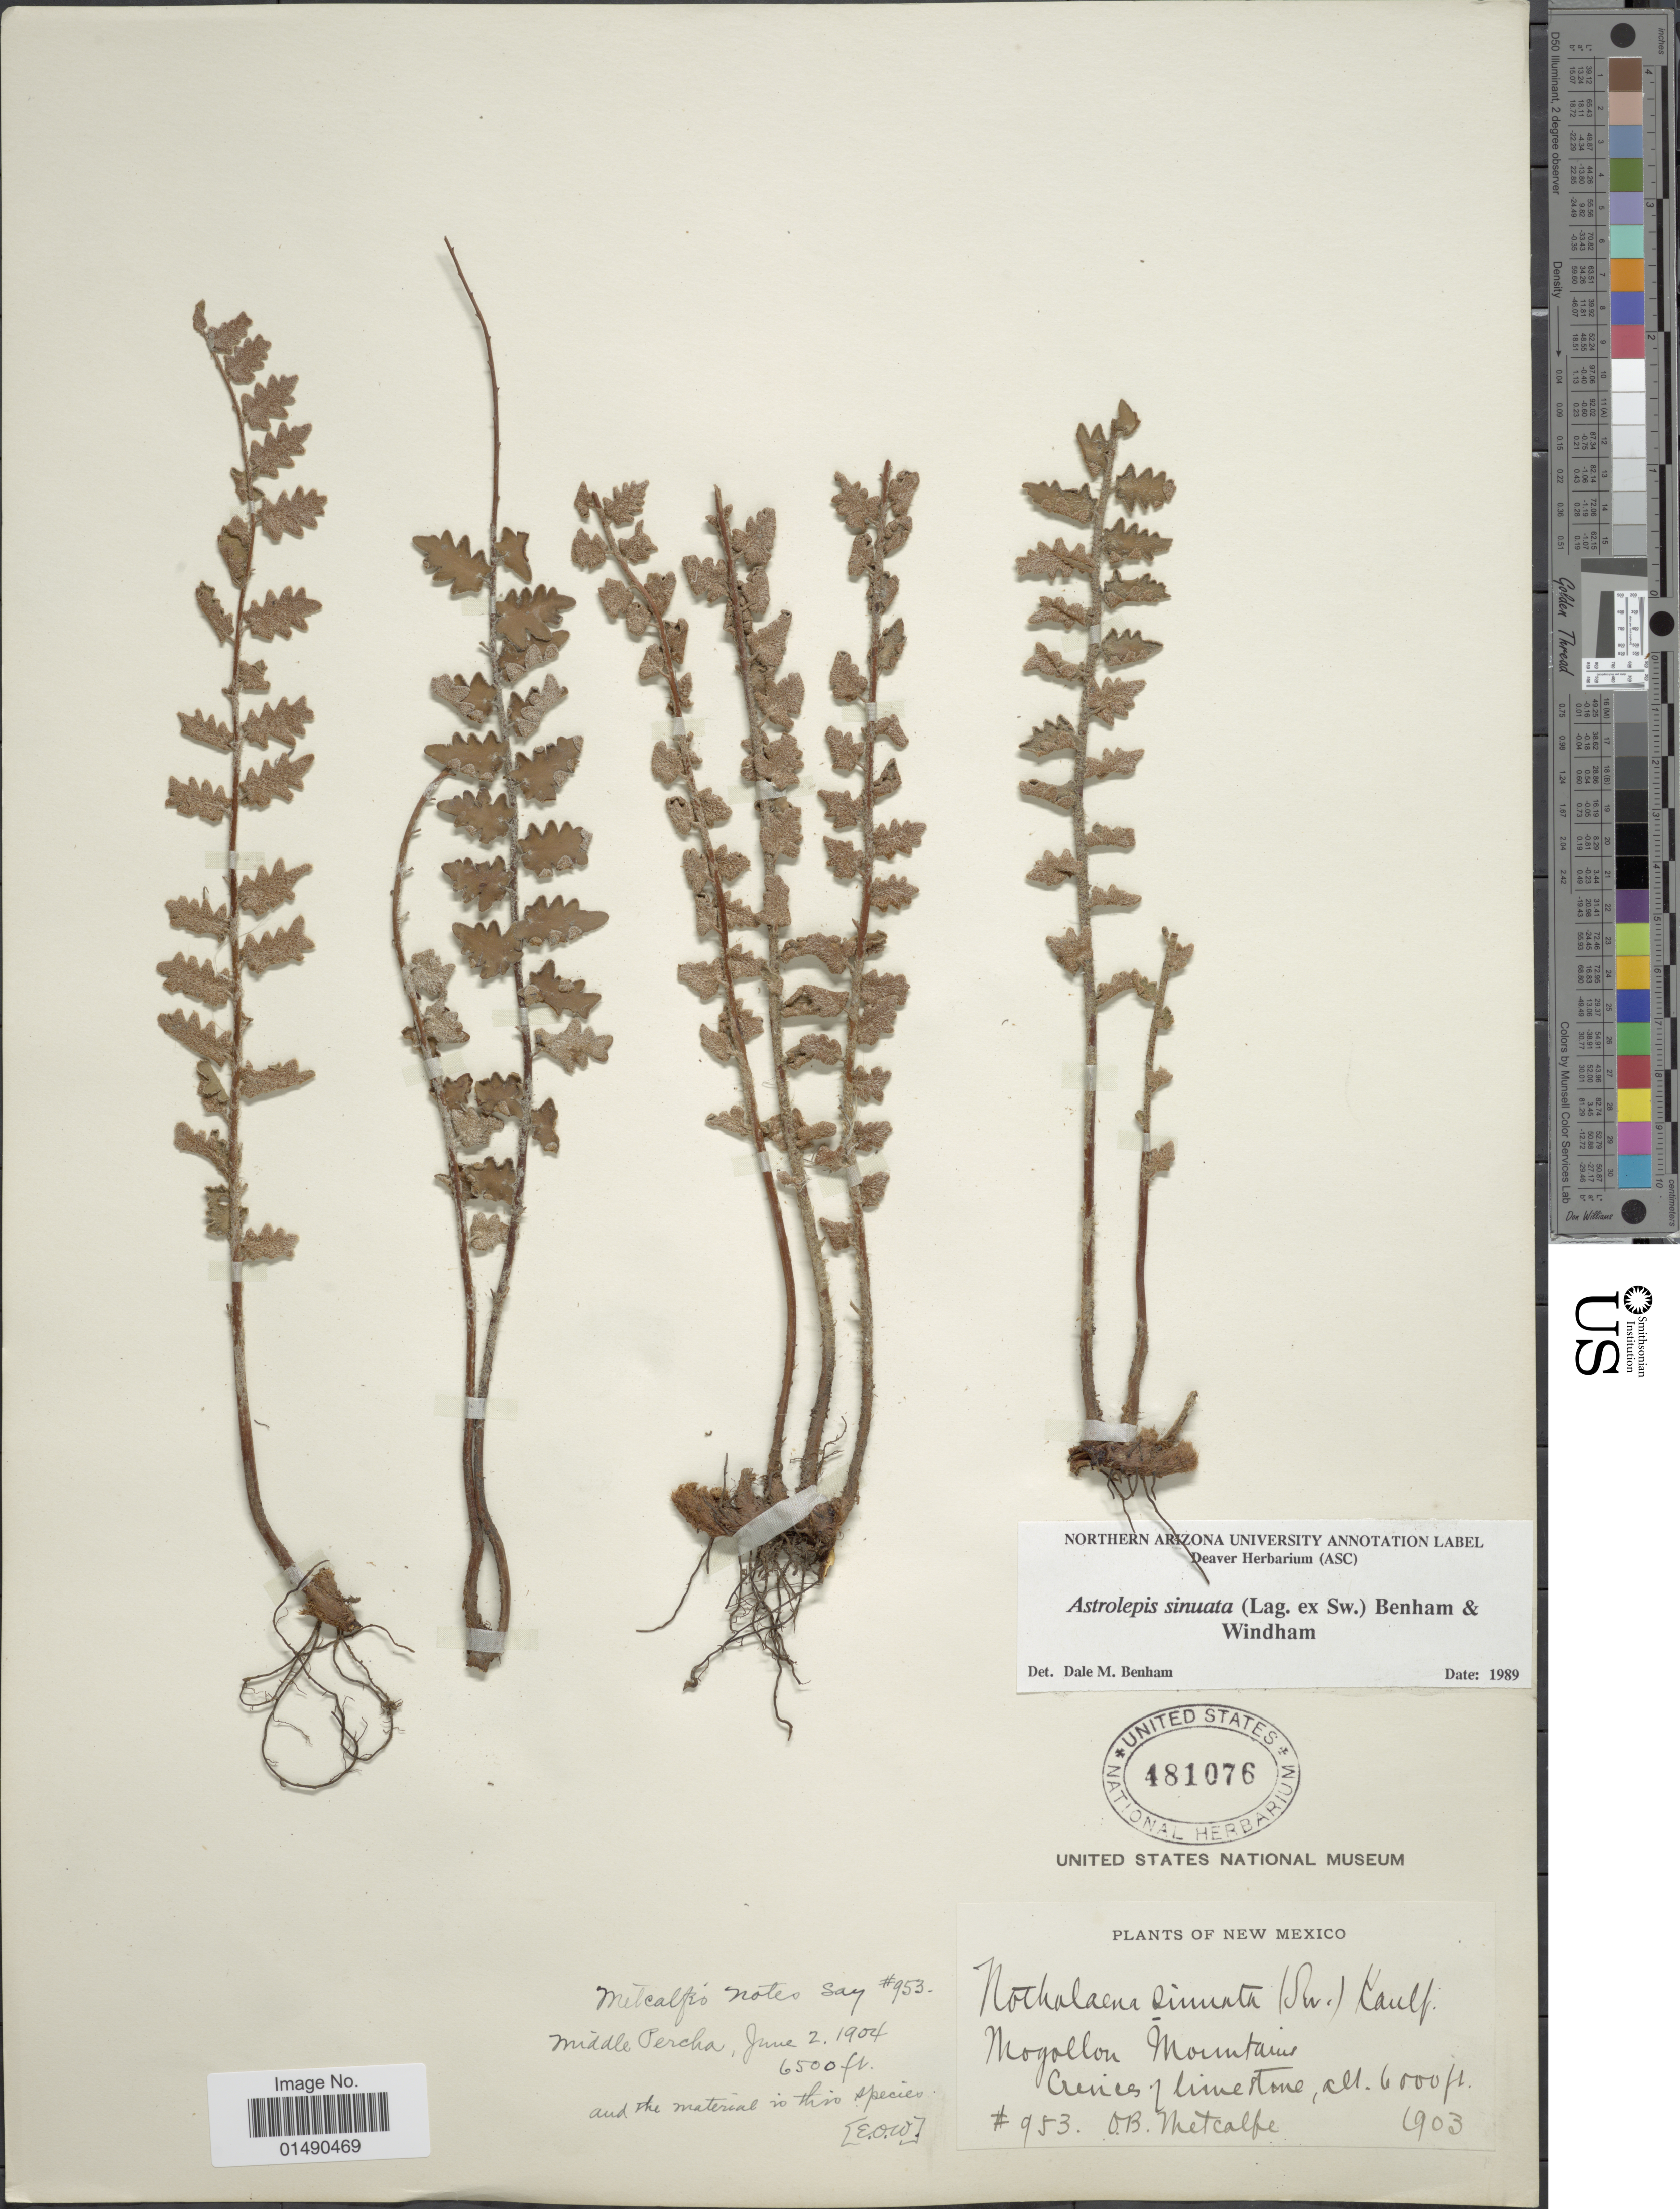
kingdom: Plantae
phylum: Tracheophyta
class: Polypodiopsida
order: Polypodiales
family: Pteridaceae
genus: Astrolepis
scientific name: Astrolepis integerrima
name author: (Hook.) D.M. Benham & Windham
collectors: O. B. Metcalfe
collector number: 953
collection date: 1904-06-02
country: United States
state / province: New Mexico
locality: Middle Percha, Mogollon Mountains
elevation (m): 1829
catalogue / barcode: US 481076